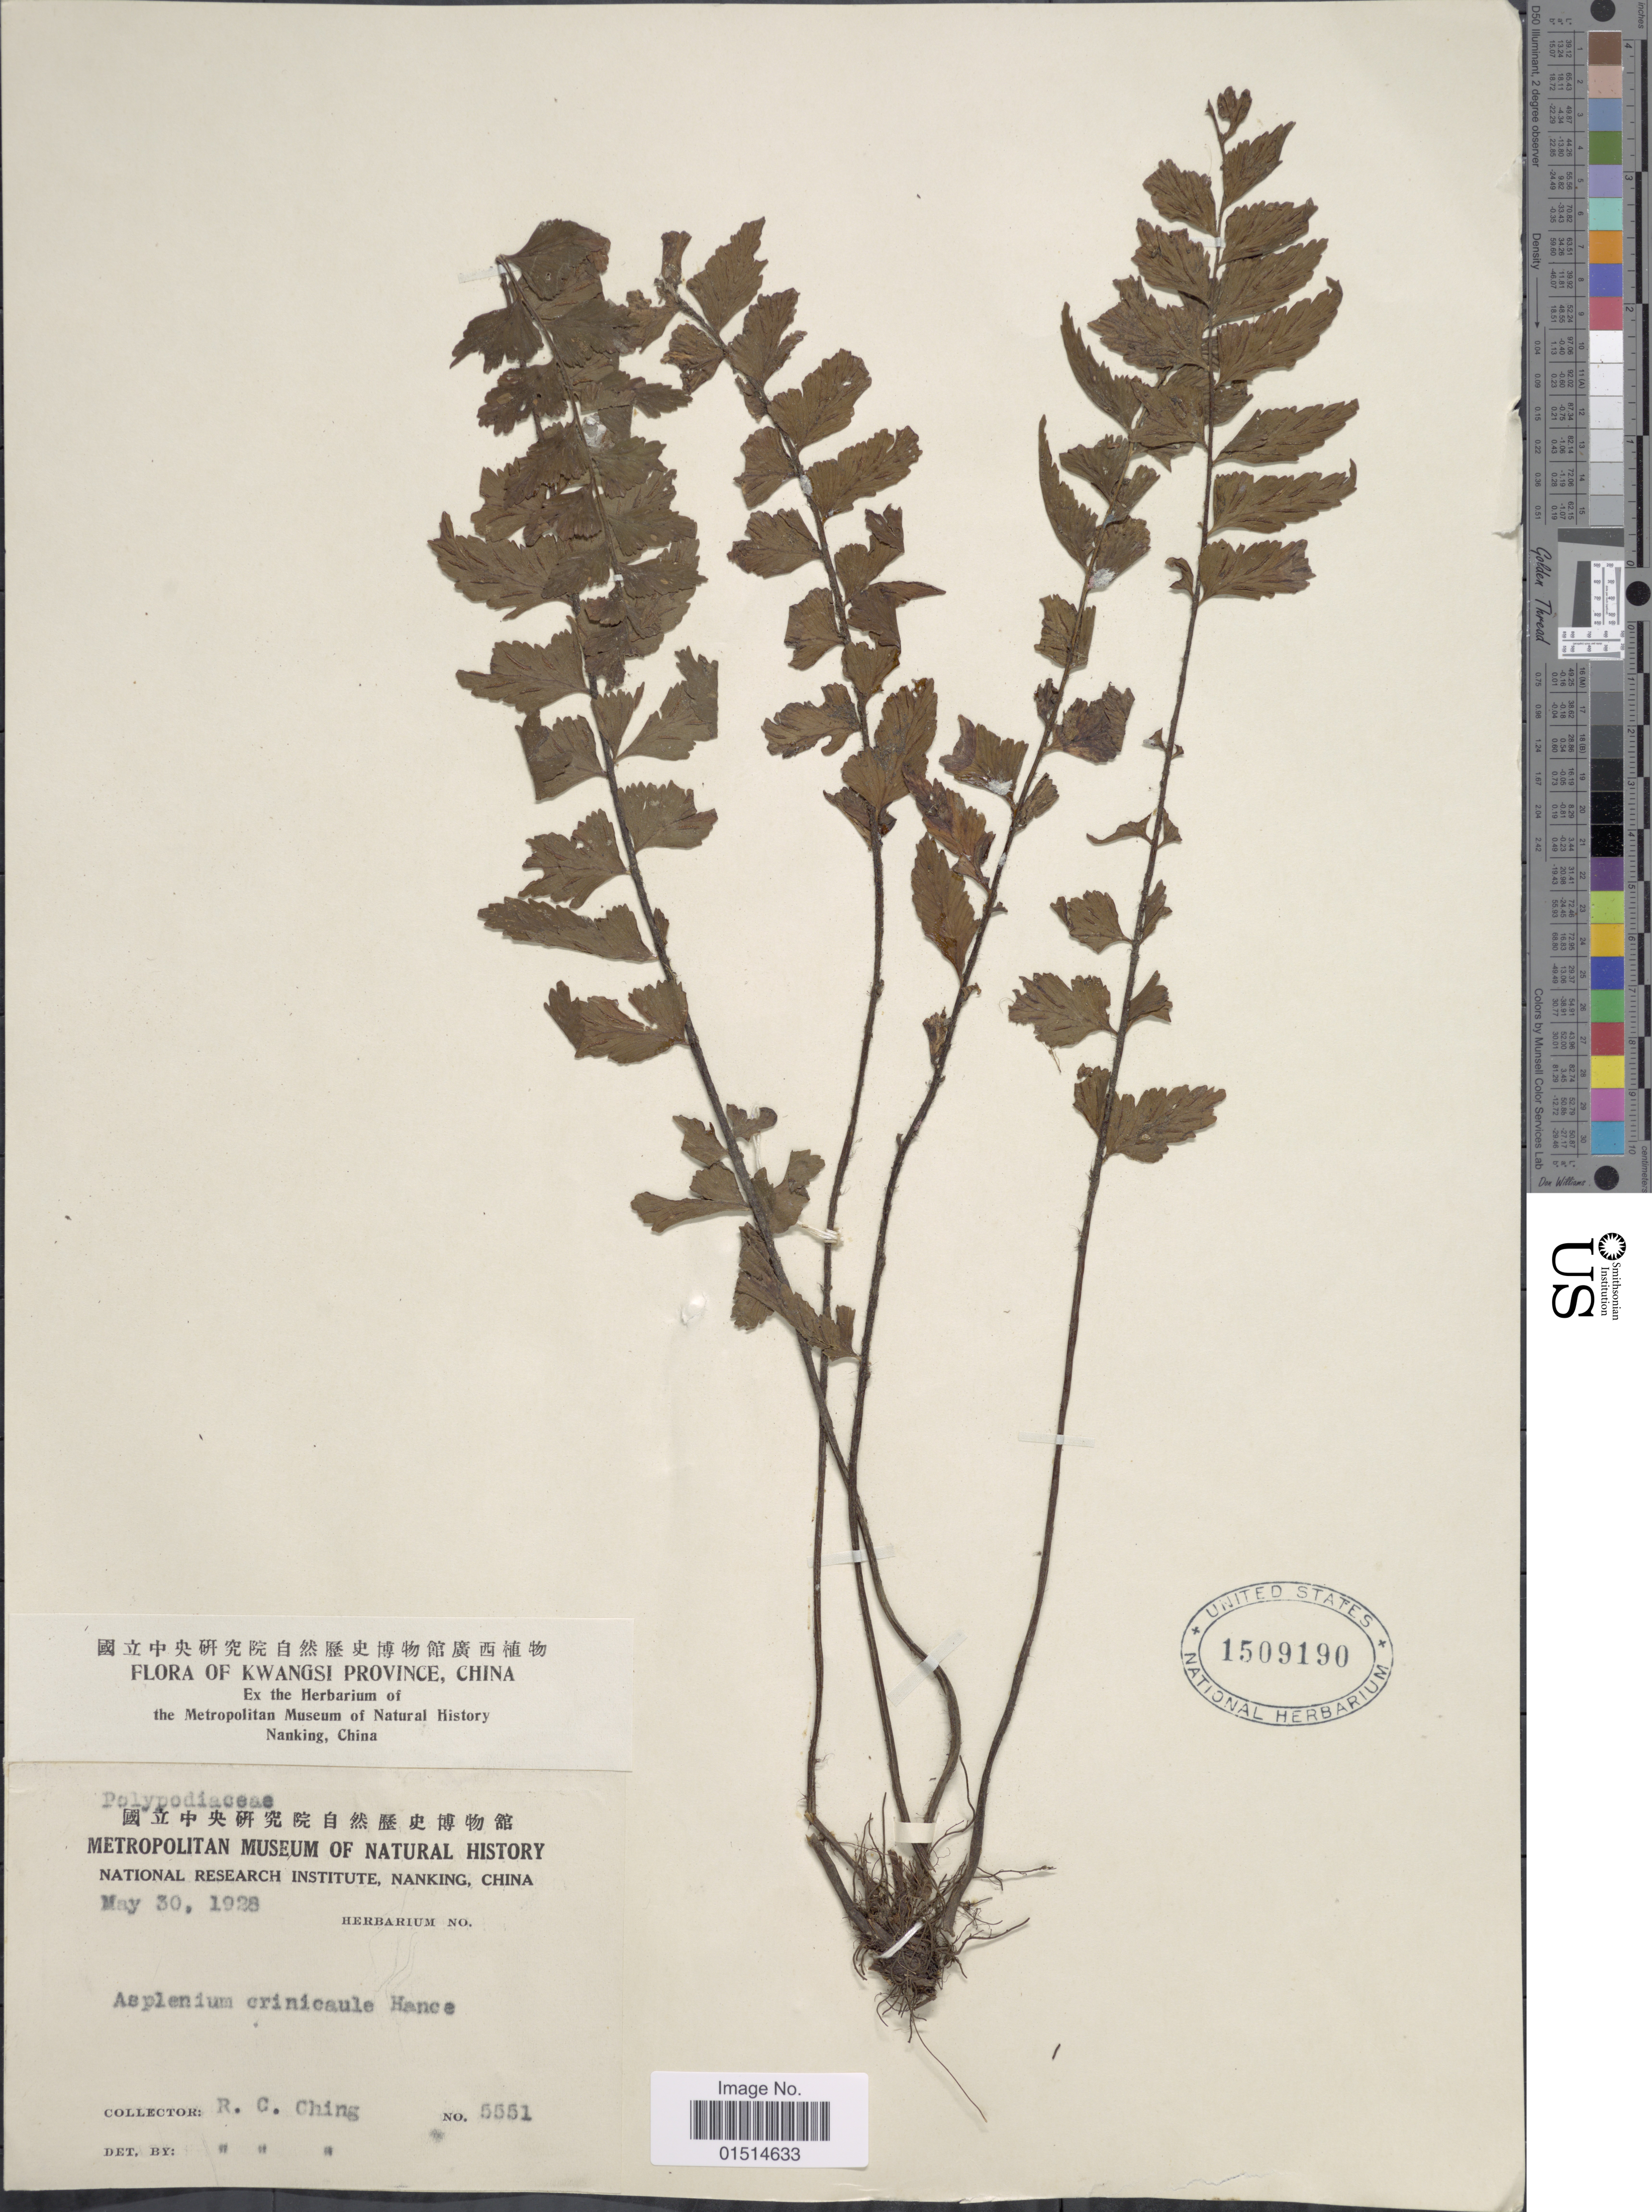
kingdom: Plantae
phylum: Tracheophyta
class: Polypodiopsida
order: Polypodiales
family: Aspleniaceae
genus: Asplenium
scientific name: Asplenium crinicaule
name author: Hance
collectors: R. C. Ching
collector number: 5551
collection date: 1928-05-30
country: China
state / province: Guangxi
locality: Kwangsi Province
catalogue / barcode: US 1509190